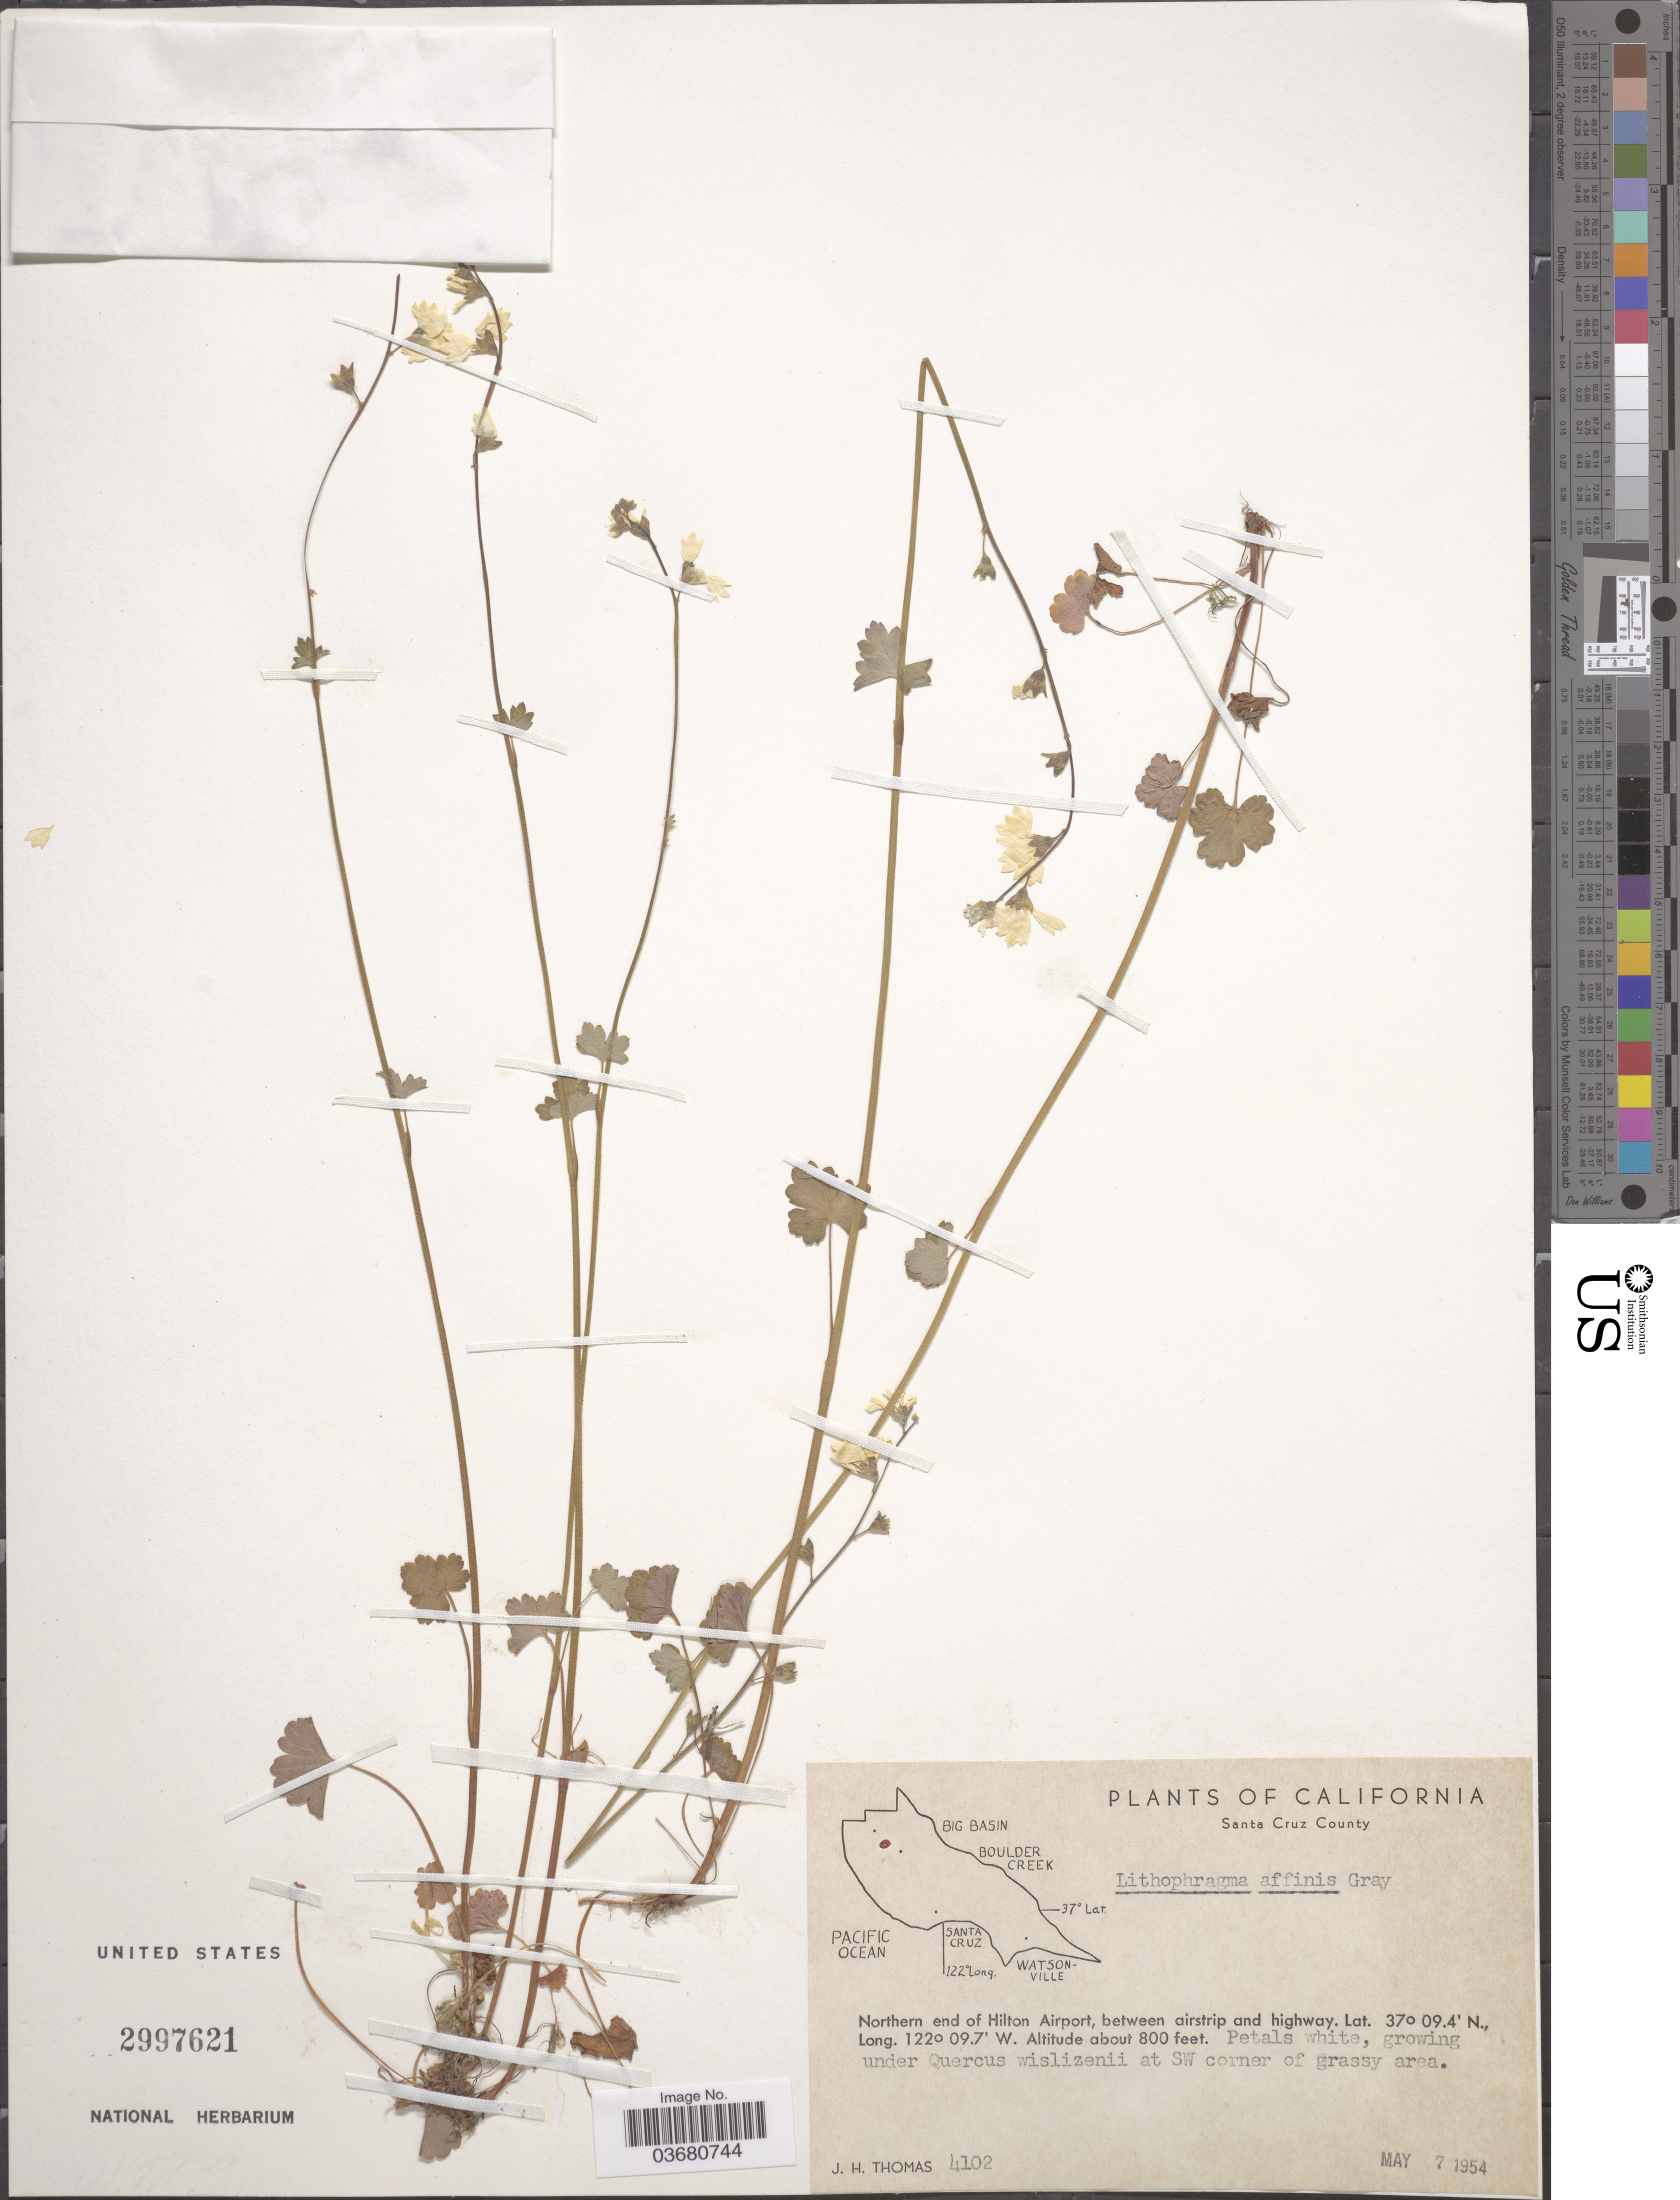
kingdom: Plantae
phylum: Tracheophyta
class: Magnoliopsida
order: Saxifragales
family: Saxifragaceae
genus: Lithophragma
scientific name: Lithophragma affine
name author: A. Gray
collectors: J. H. Thomas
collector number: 4102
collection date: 1954-05-07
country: United States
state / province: California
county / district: Santa Cruz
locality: Santa Cruz County. Northern end of Hilton Airport, between airstrip and highway. Under Quercus wislizenii at SW corner of grassy area.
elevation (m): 244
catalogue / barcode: US 2997621